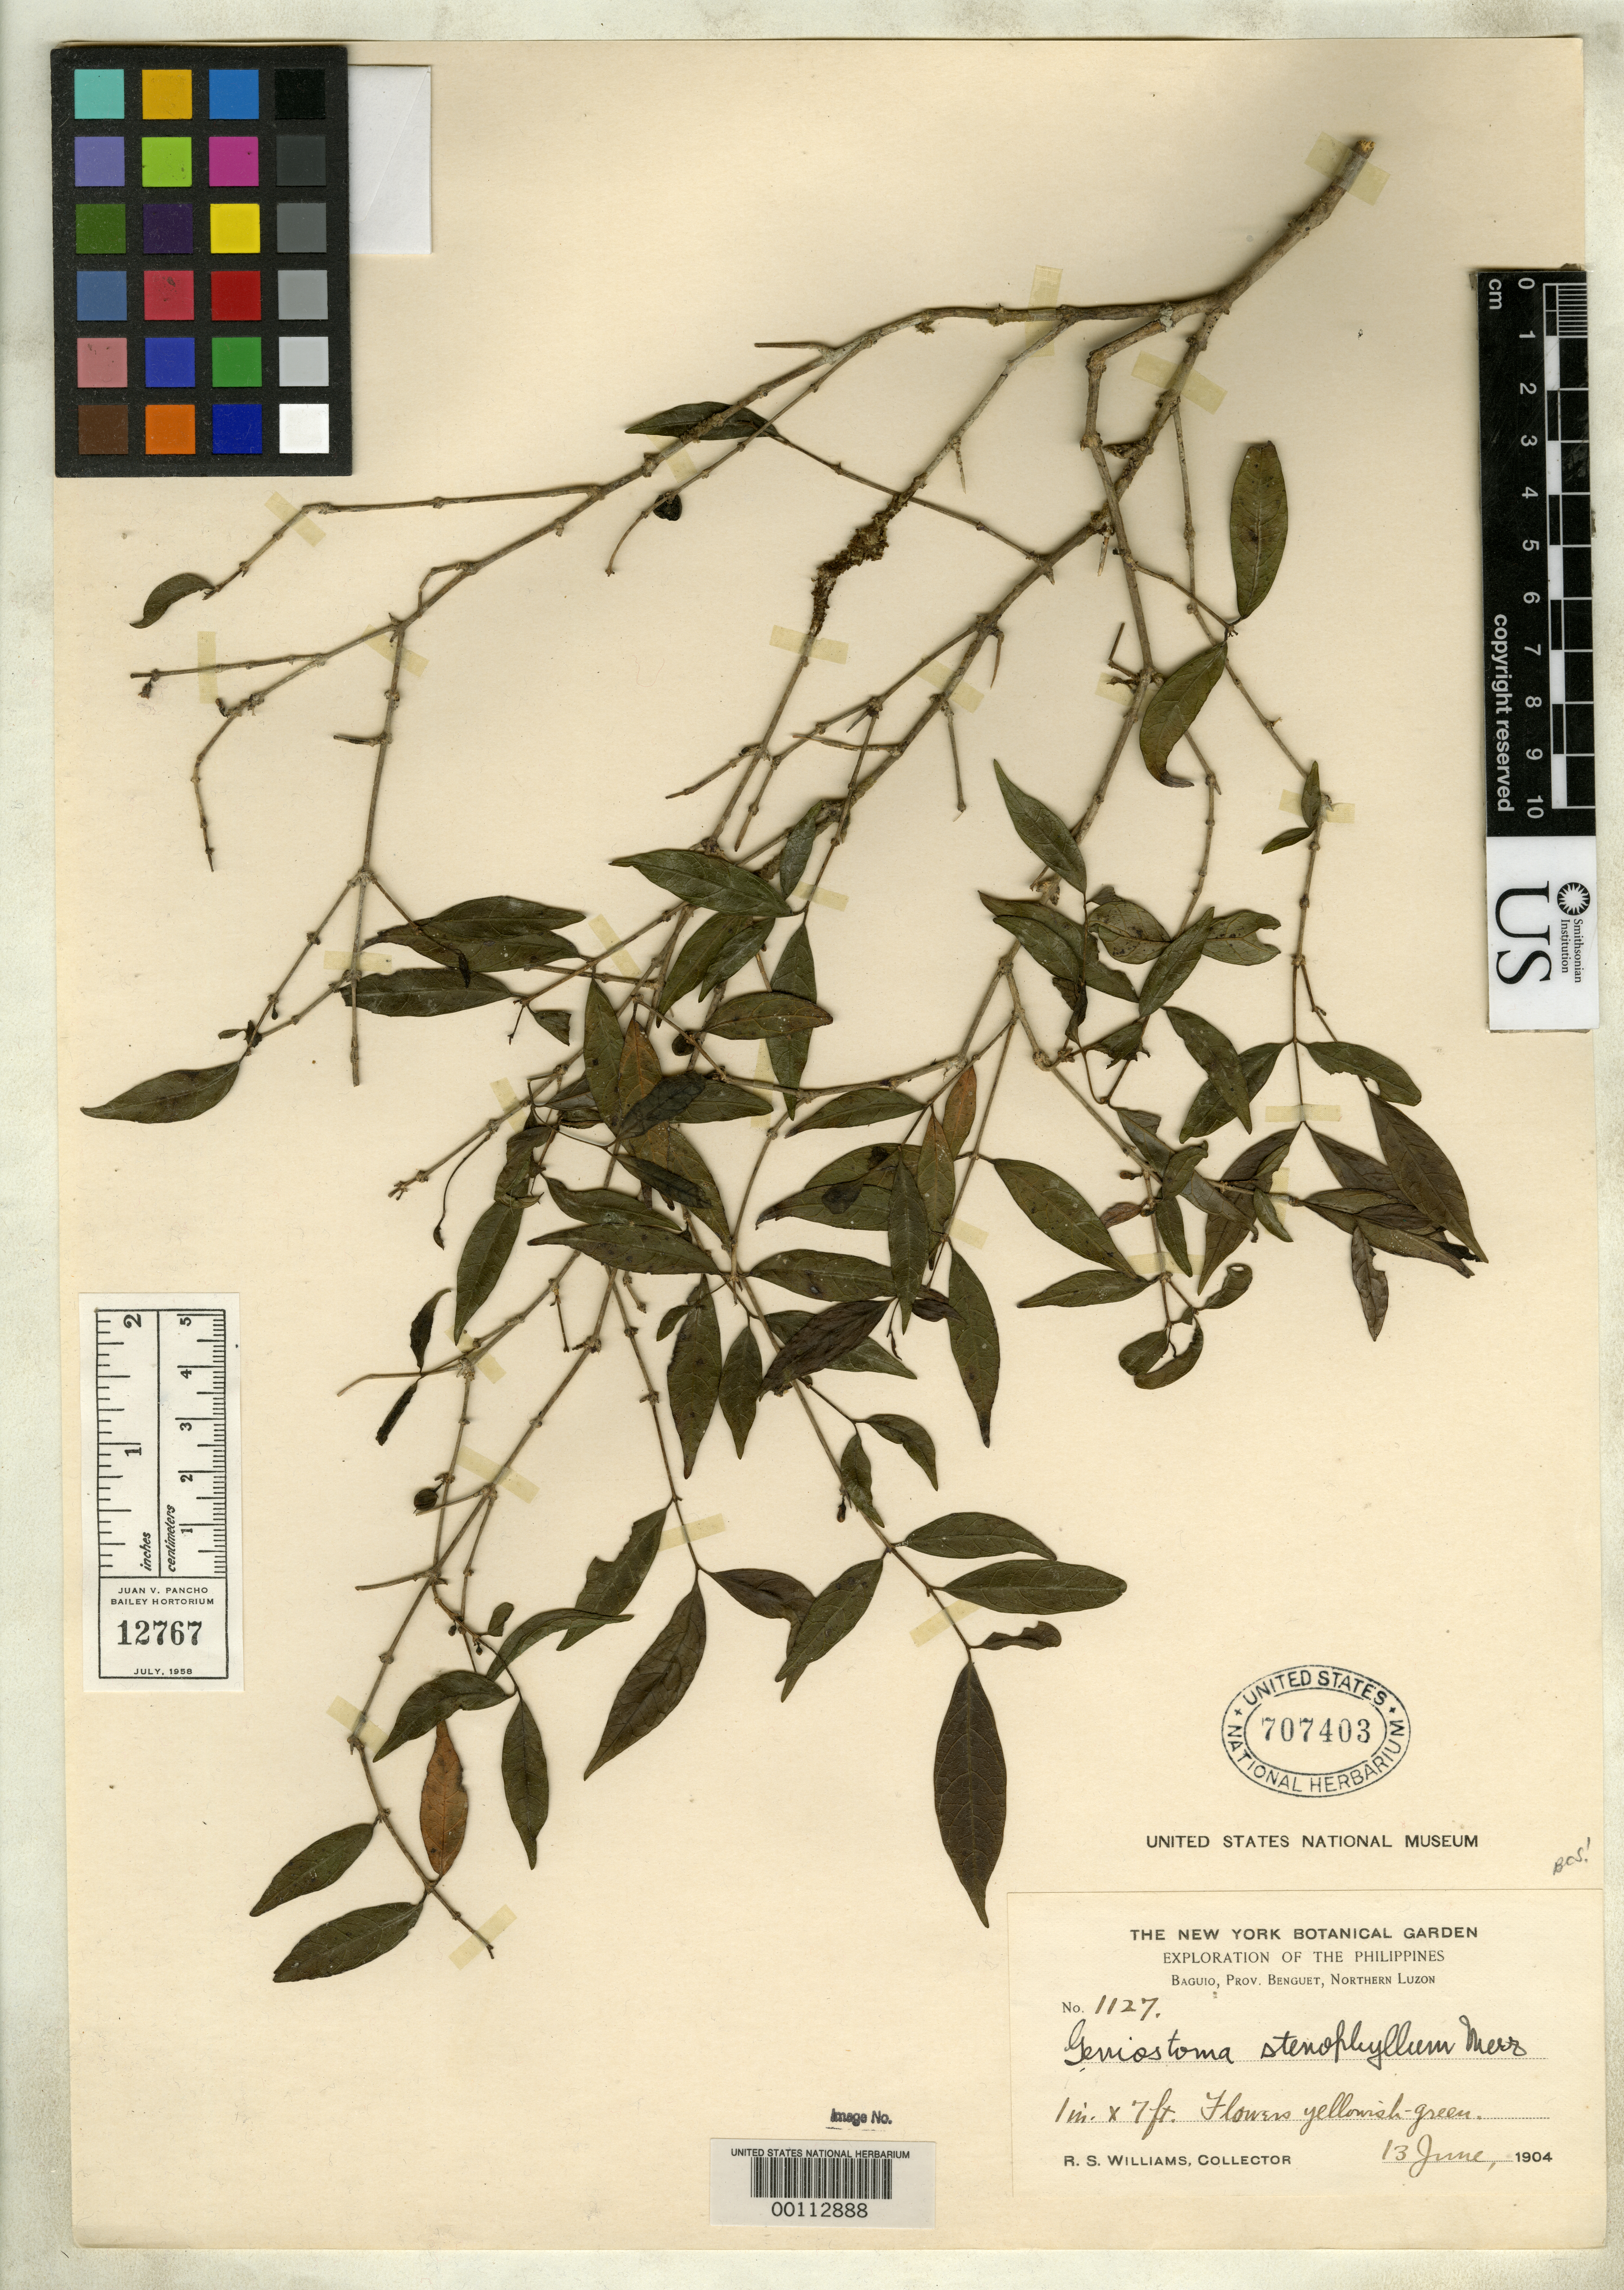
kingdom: Plantae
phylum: Tracheophyta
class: Magnoliopsida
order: Gentianales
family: Loganiaceae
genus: Geniostoma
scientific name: Geniostoma stenophyllum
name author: Merr.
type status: Type Collection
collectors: R. S. Williams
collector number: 127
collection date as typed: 13 Jun 1904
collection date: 1904-06-13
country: Philippines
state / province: Cordillera (Administrative Region)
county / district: Benguet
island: Luzon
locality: Baguio.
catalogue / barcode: US 707403